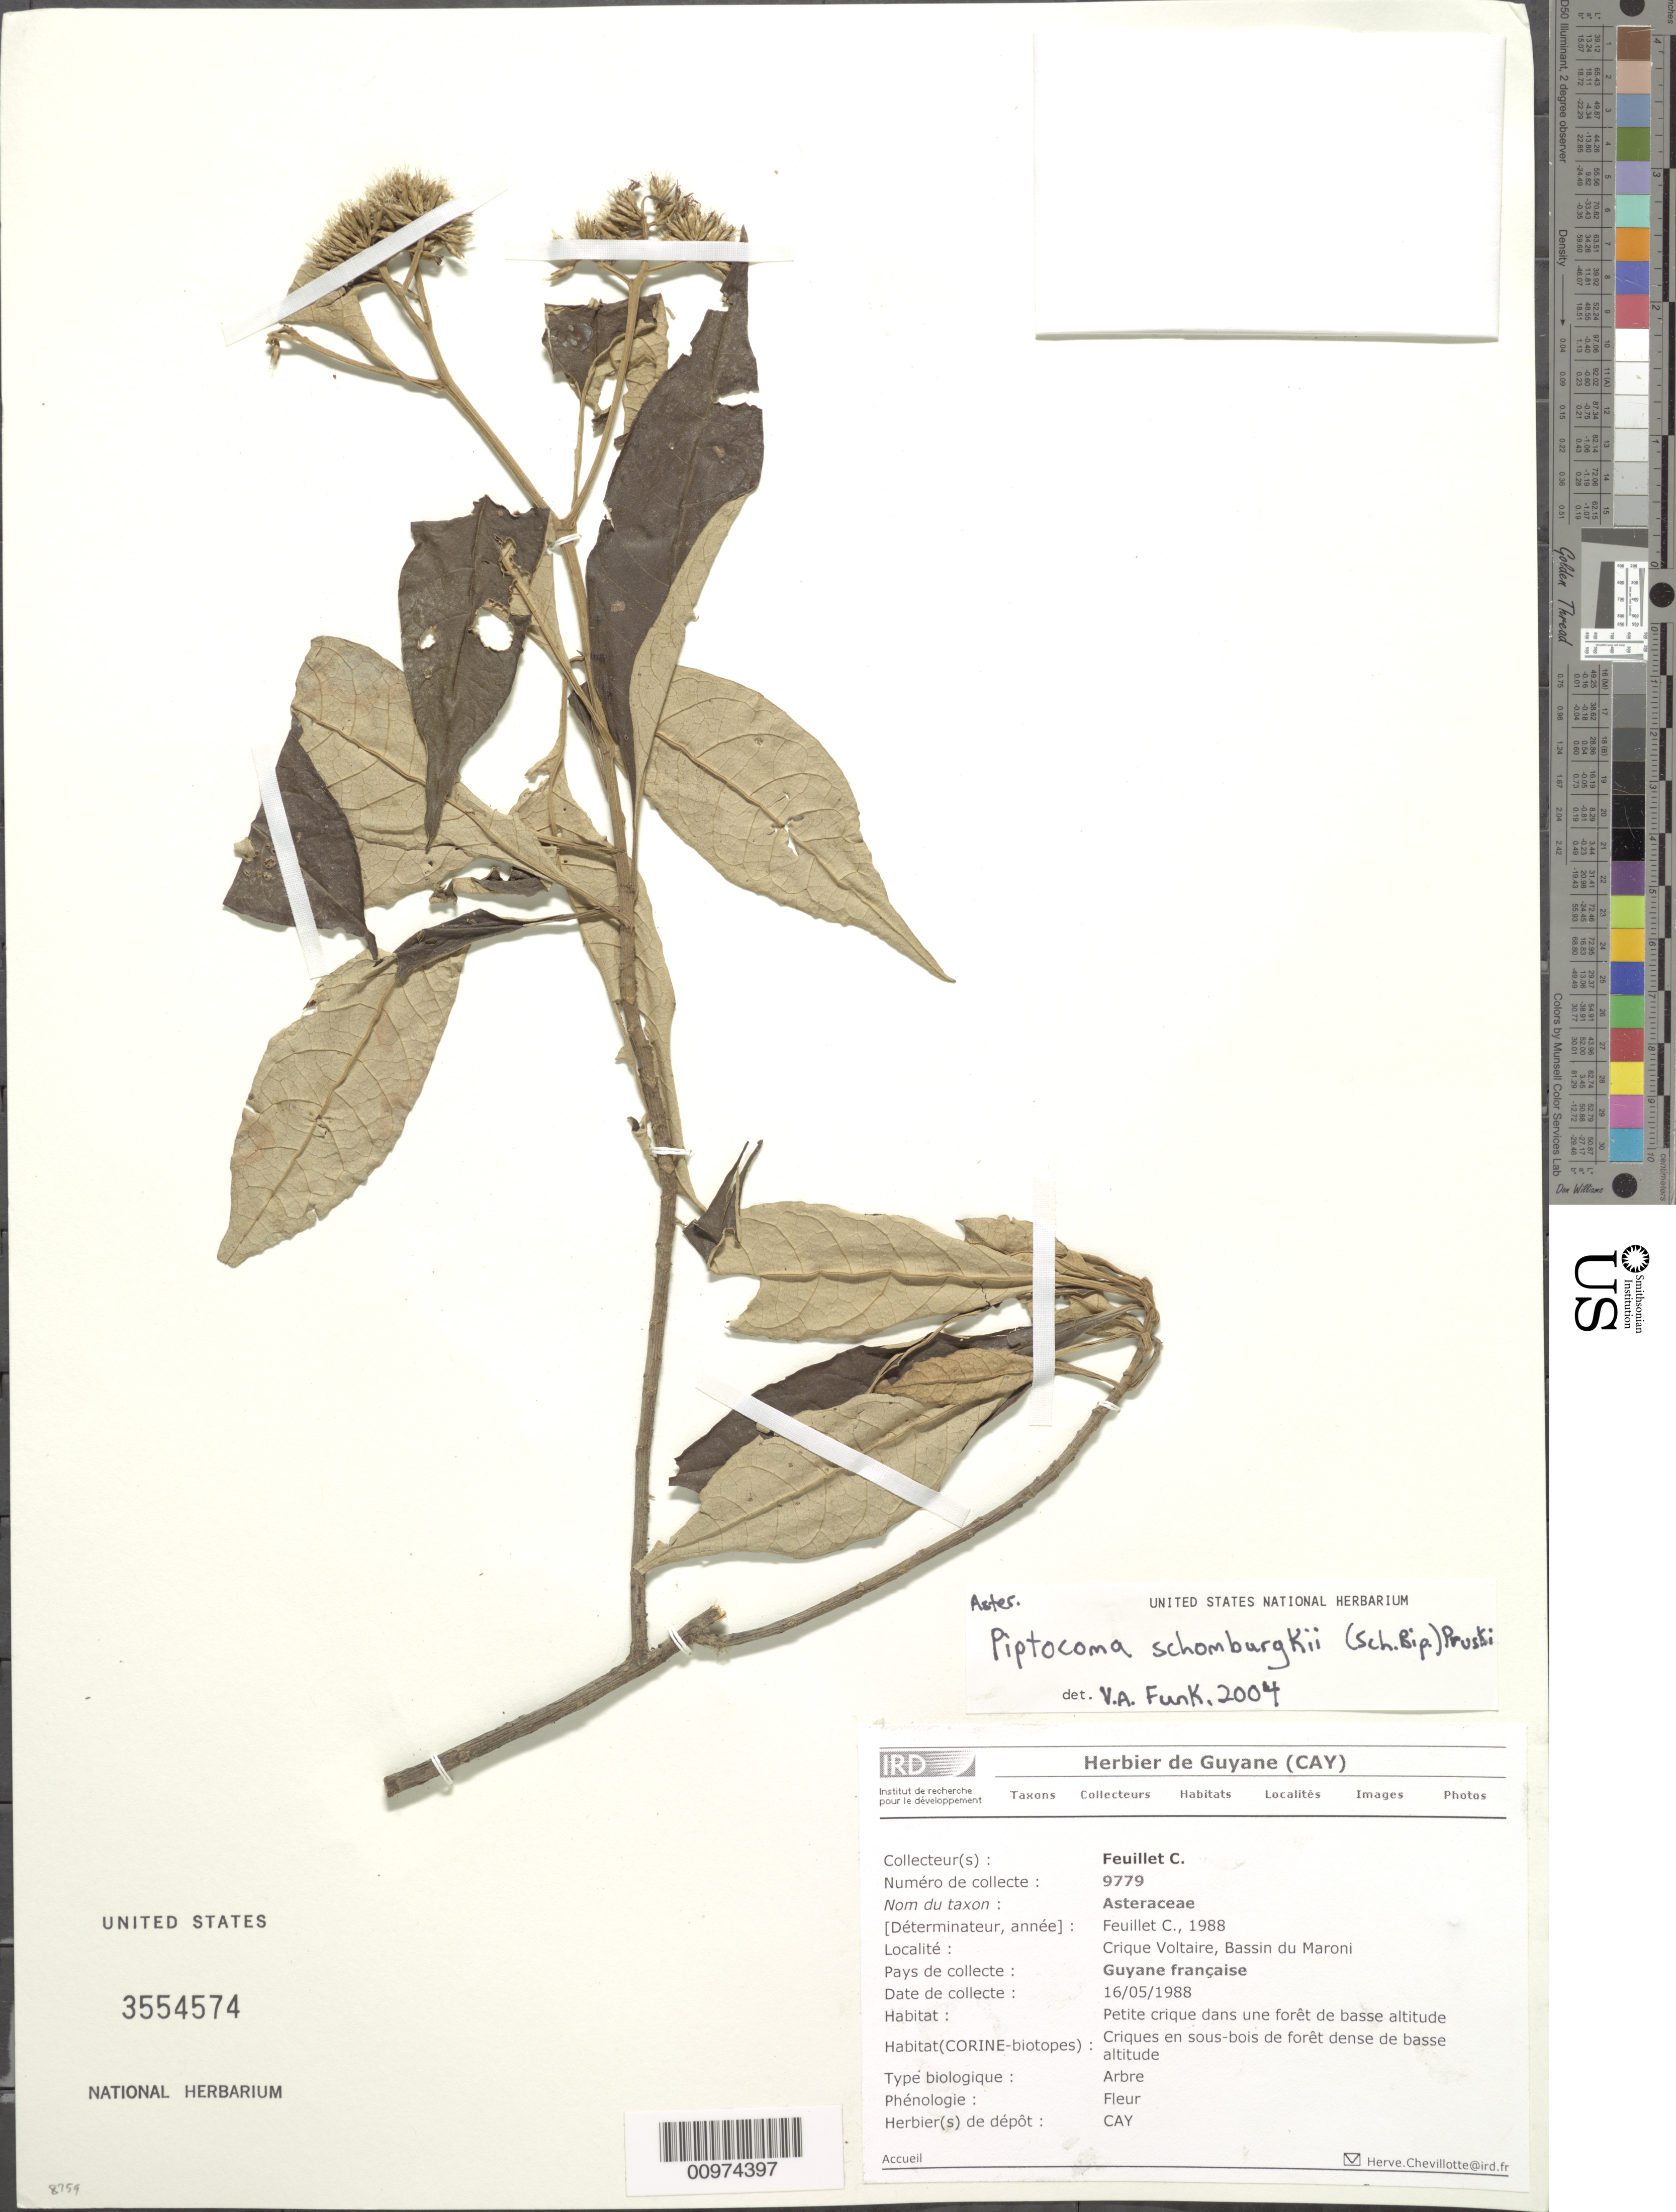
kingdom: Plantae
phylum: Tracheophyta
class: Magnoliopsida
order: Asterales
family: Asteraceae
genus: Piptocoma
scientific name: Piptocoma schomburgkii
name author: (Sch. Bip.) Pruski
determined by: Funk, Vicki A., (BOT), Smithsonian Institution - National Museum of Natural History (UNITED STATES)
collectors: C. Feuillet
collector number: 9779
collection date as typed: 16 May 1988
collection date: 1988-05-16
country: French Guiana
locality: Crique Voltaire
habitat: Open forest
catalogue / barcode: US 3554574